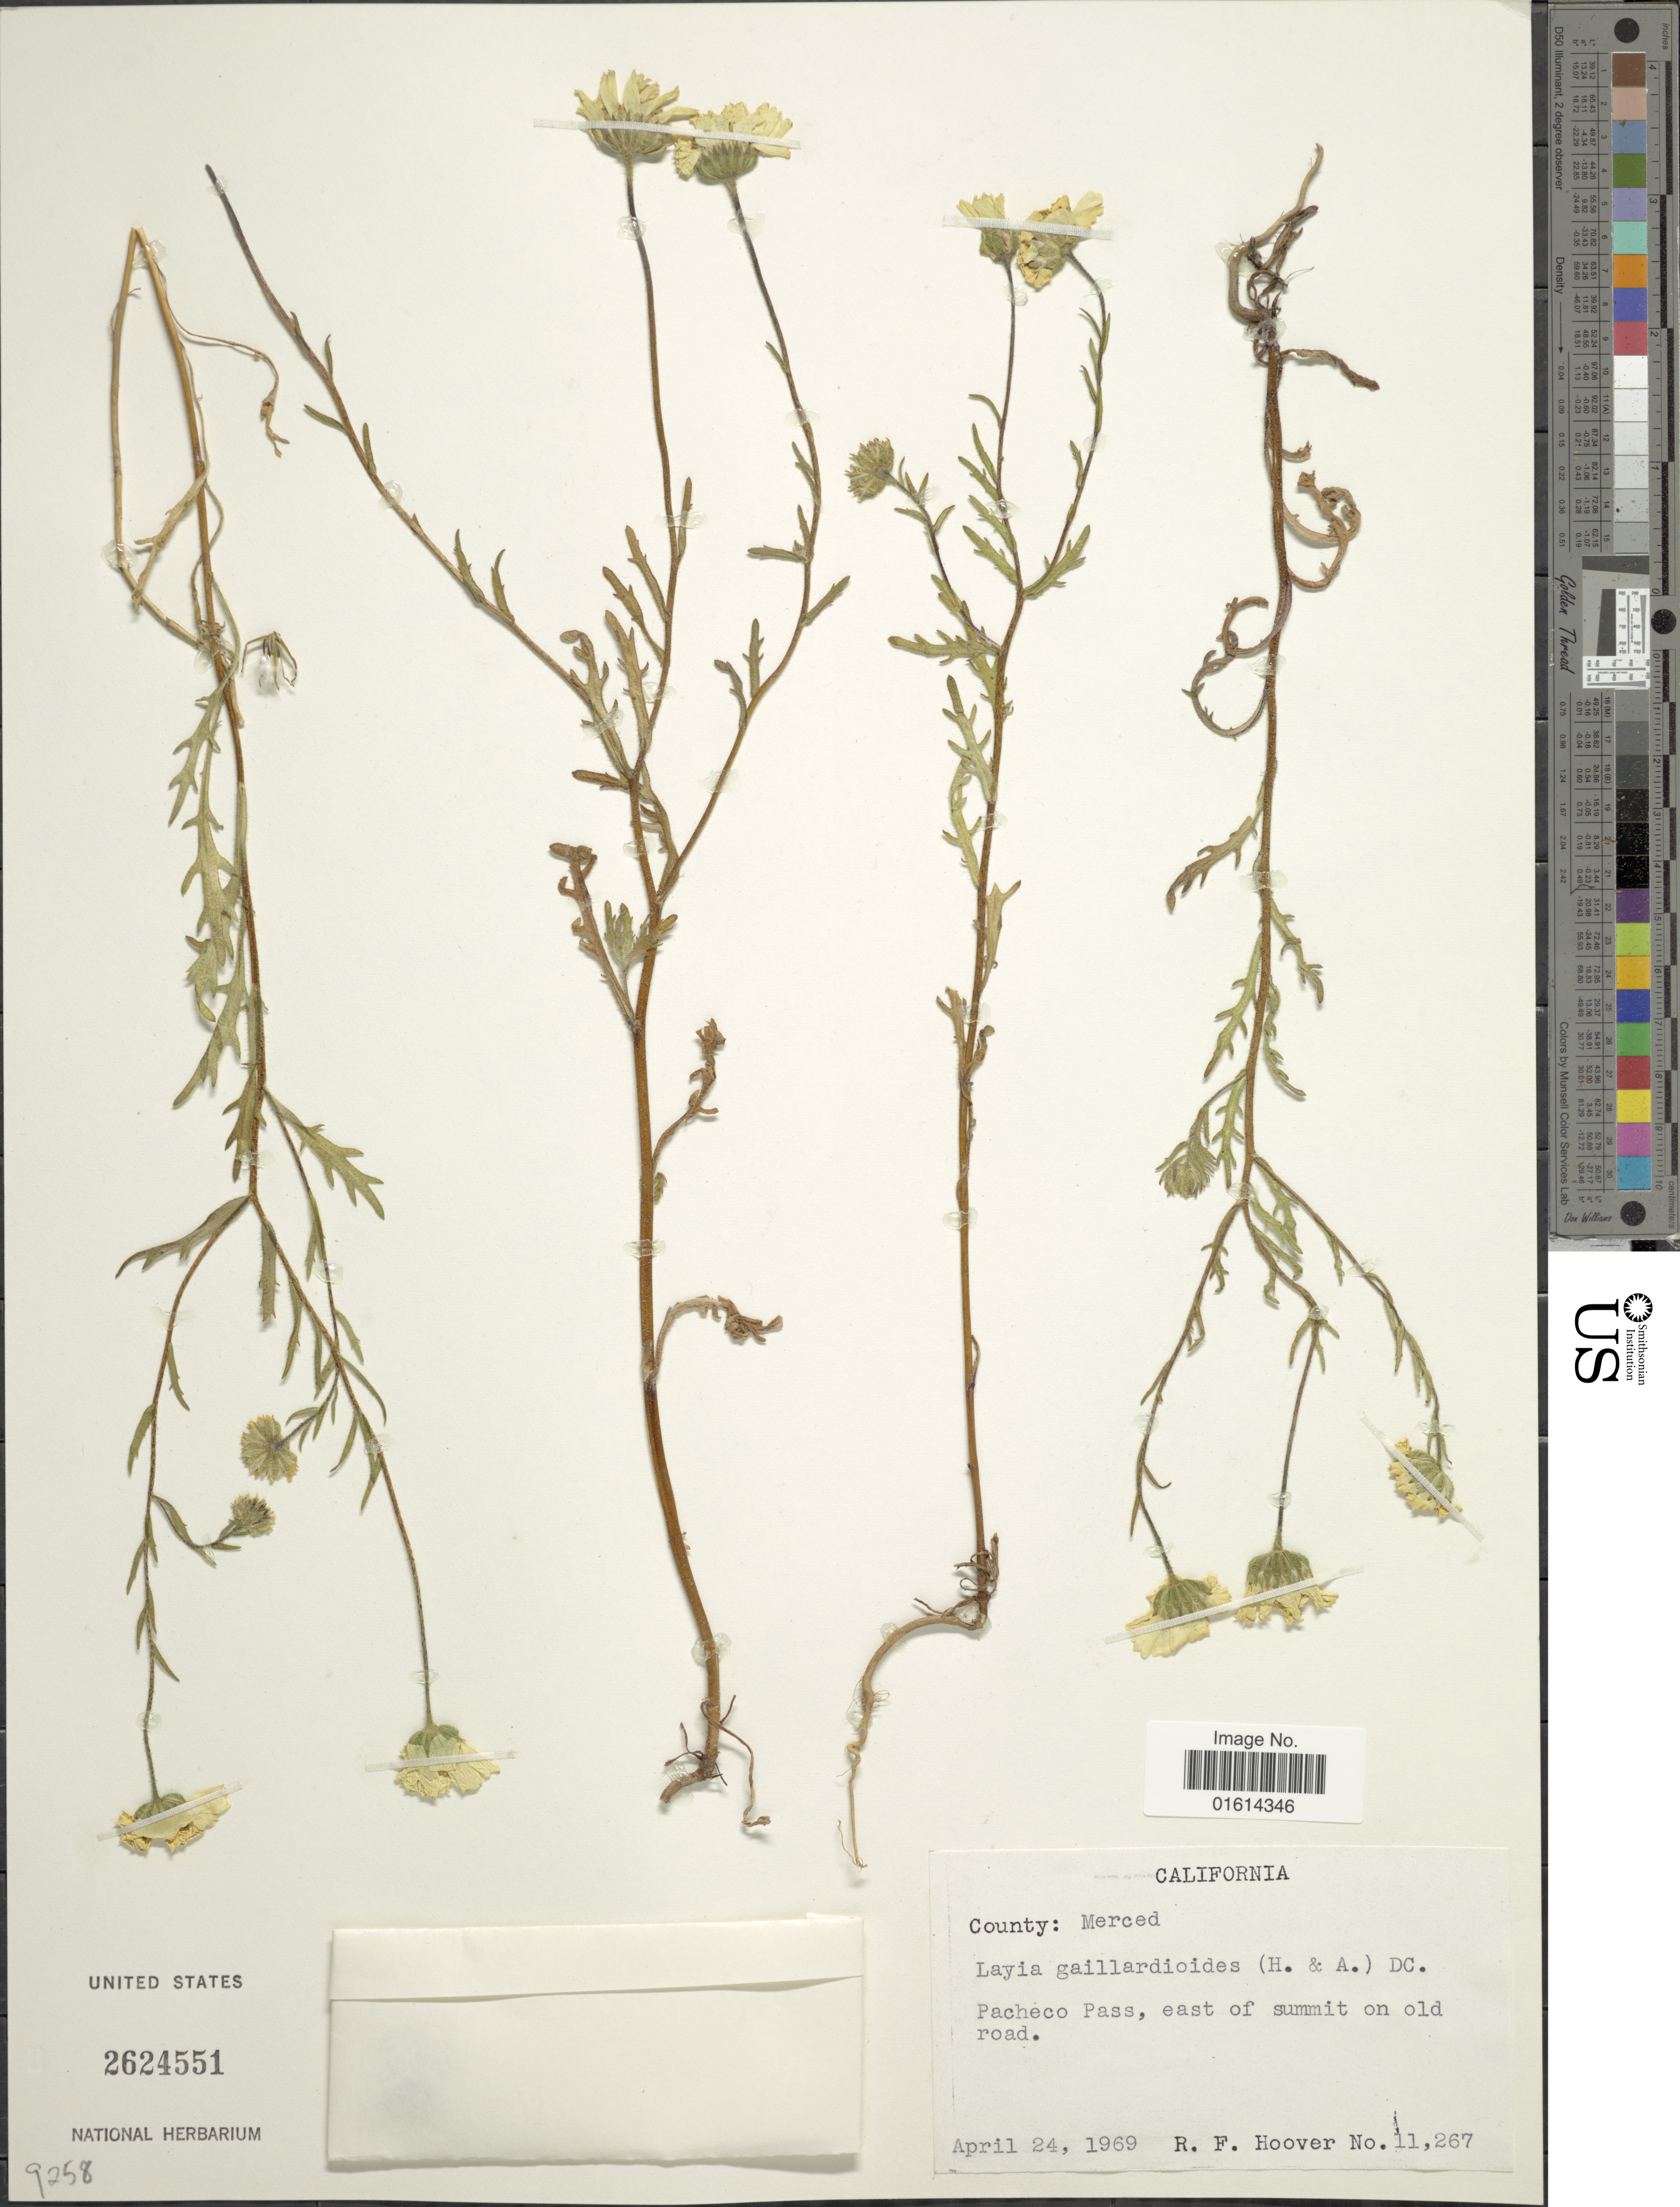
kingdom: Plantae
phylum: Tracheophyta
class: Magnoliopsida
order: Asterales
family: Asteraceae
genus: Layia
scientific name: Layia gaillardioides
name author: (Hook. & Arn.) DC.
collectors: R. F. Hoover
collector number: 11267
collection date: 1969-04-24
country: United States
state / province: California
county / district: Merced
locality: County Merced, Pacheco Pass, east of summit on old road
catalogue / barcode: US 2624551